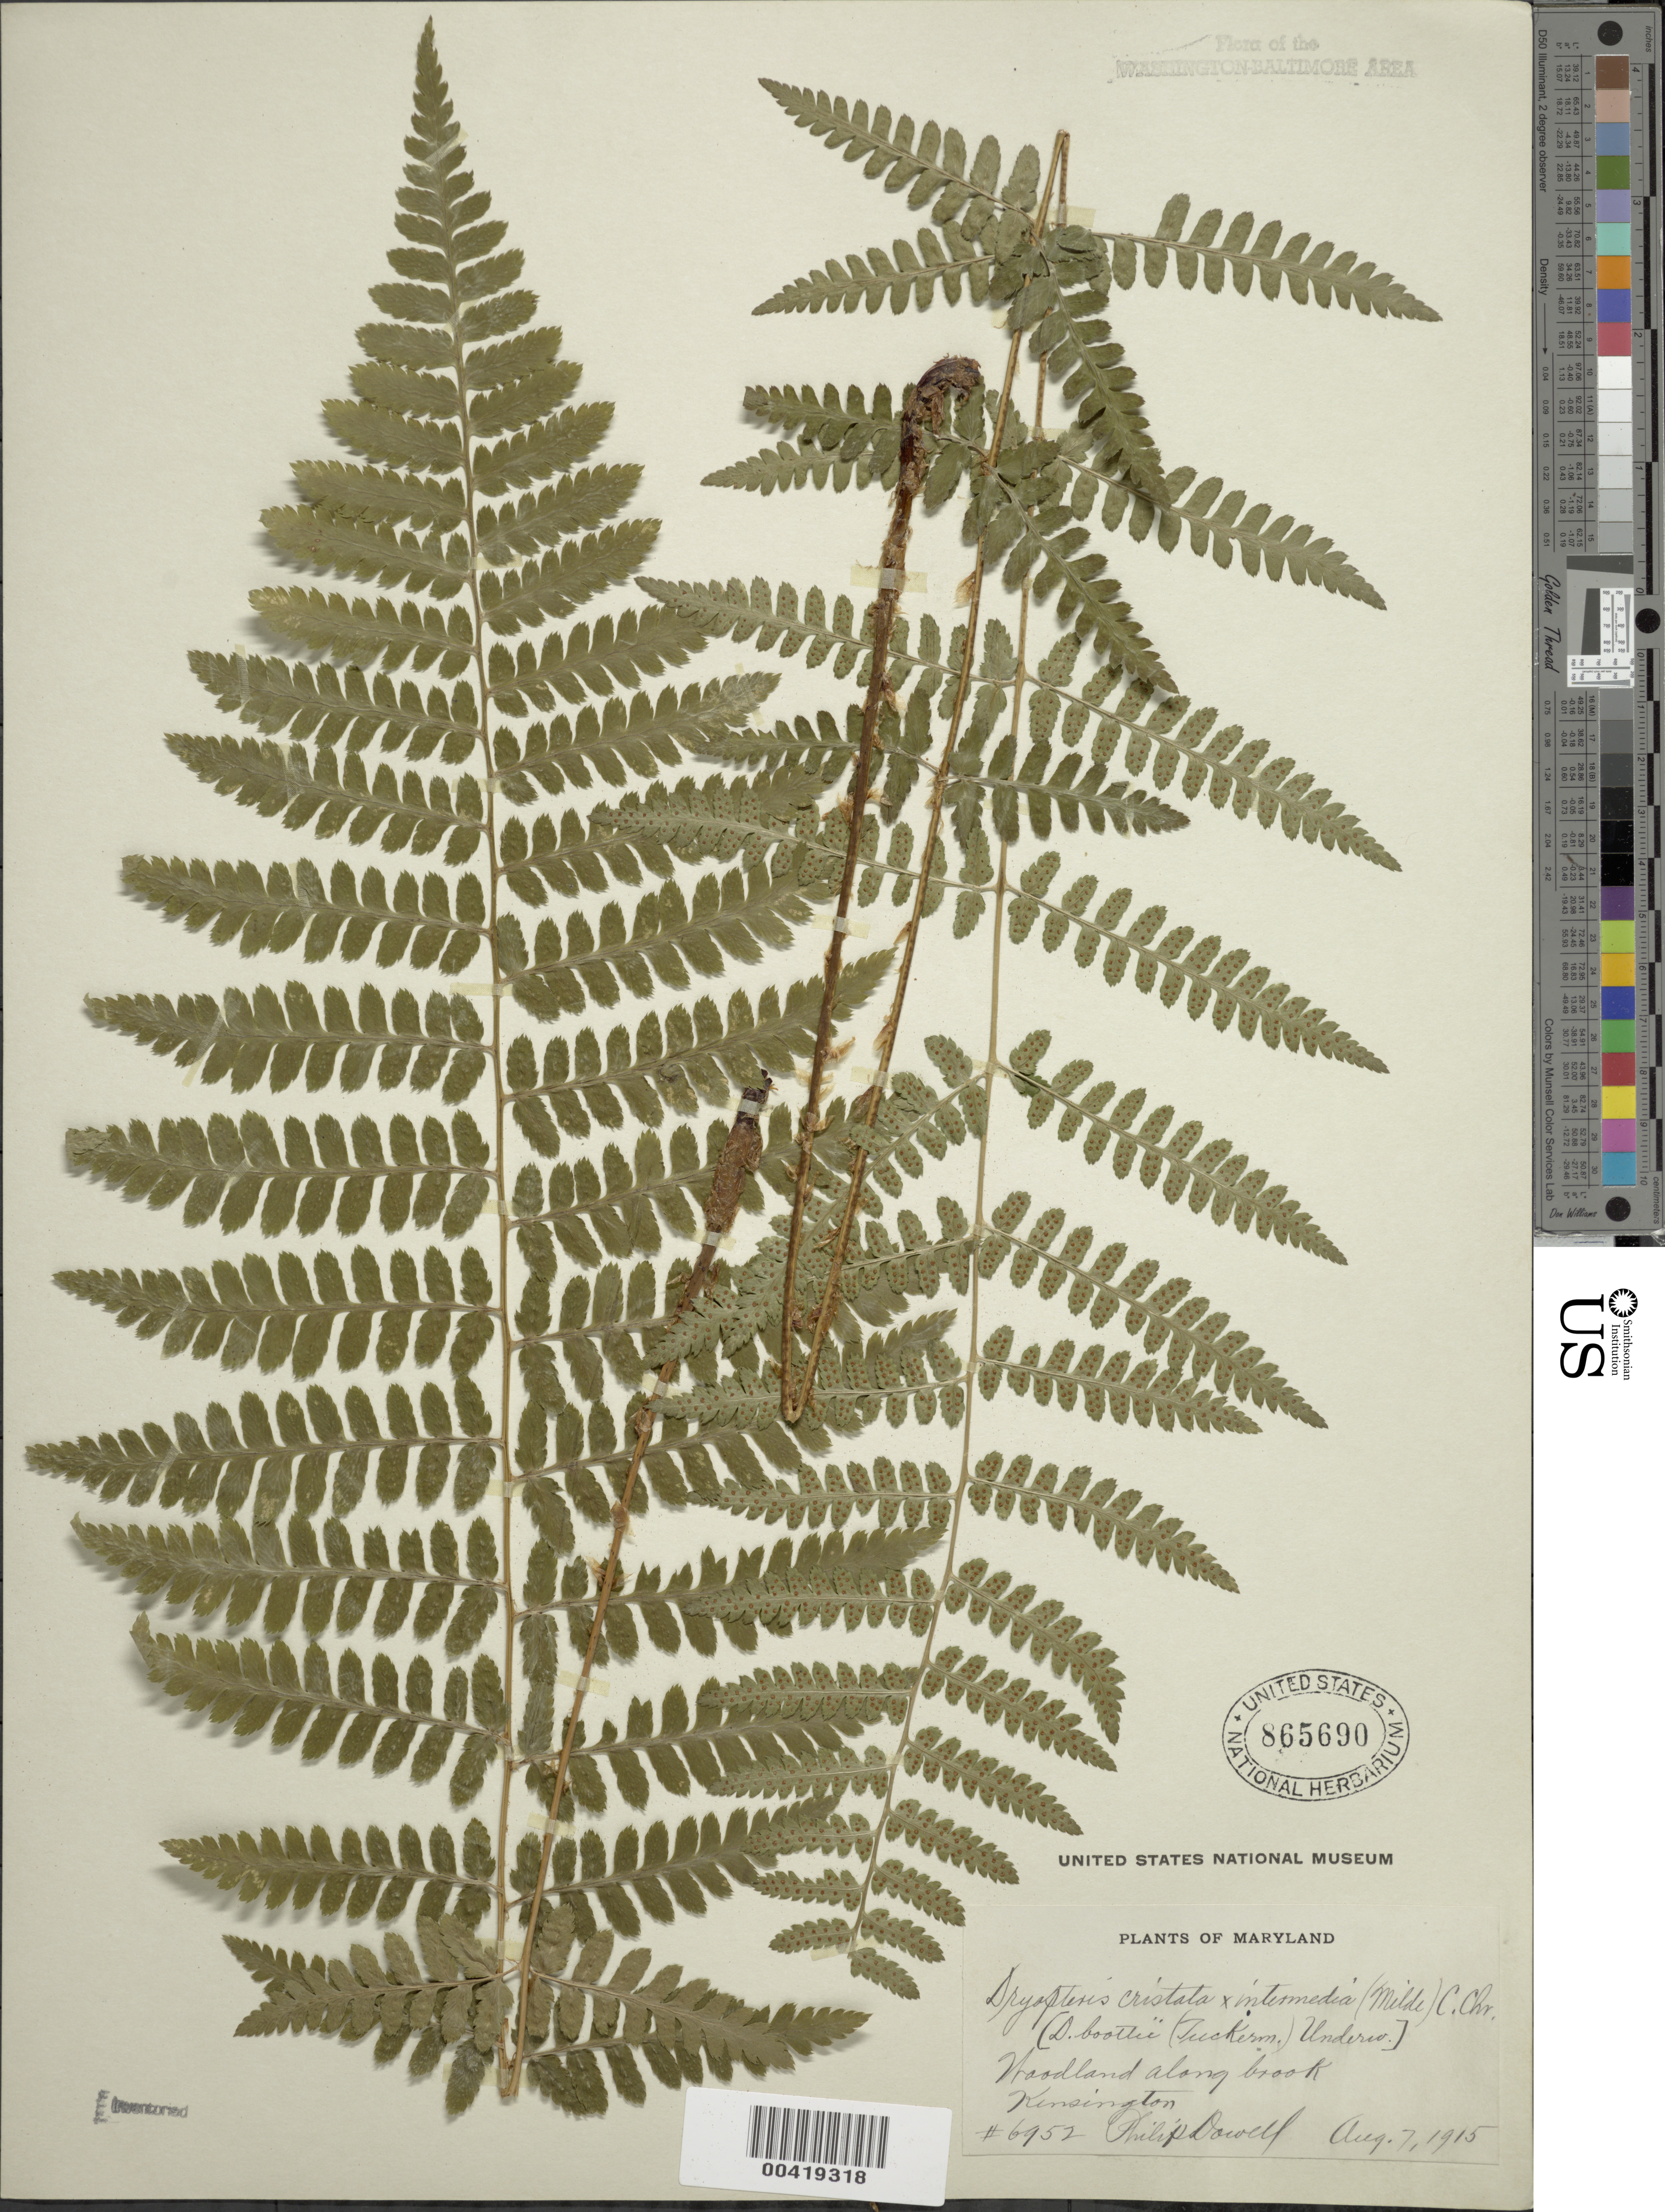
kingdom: Plantae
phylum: Tracheophyta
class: Polypodiopsida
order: Polypodiales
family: Dryopteridaceae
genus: Dryopteris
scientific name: Dryopteris x boottii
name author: Underw.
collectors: P. Dowell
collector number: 6952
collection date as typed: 07 Aug 1915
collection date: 1915-08-07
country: United States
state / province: Maryland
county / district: Montgomery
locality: Kensington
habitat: Woodland along brook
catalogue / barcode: US 865690